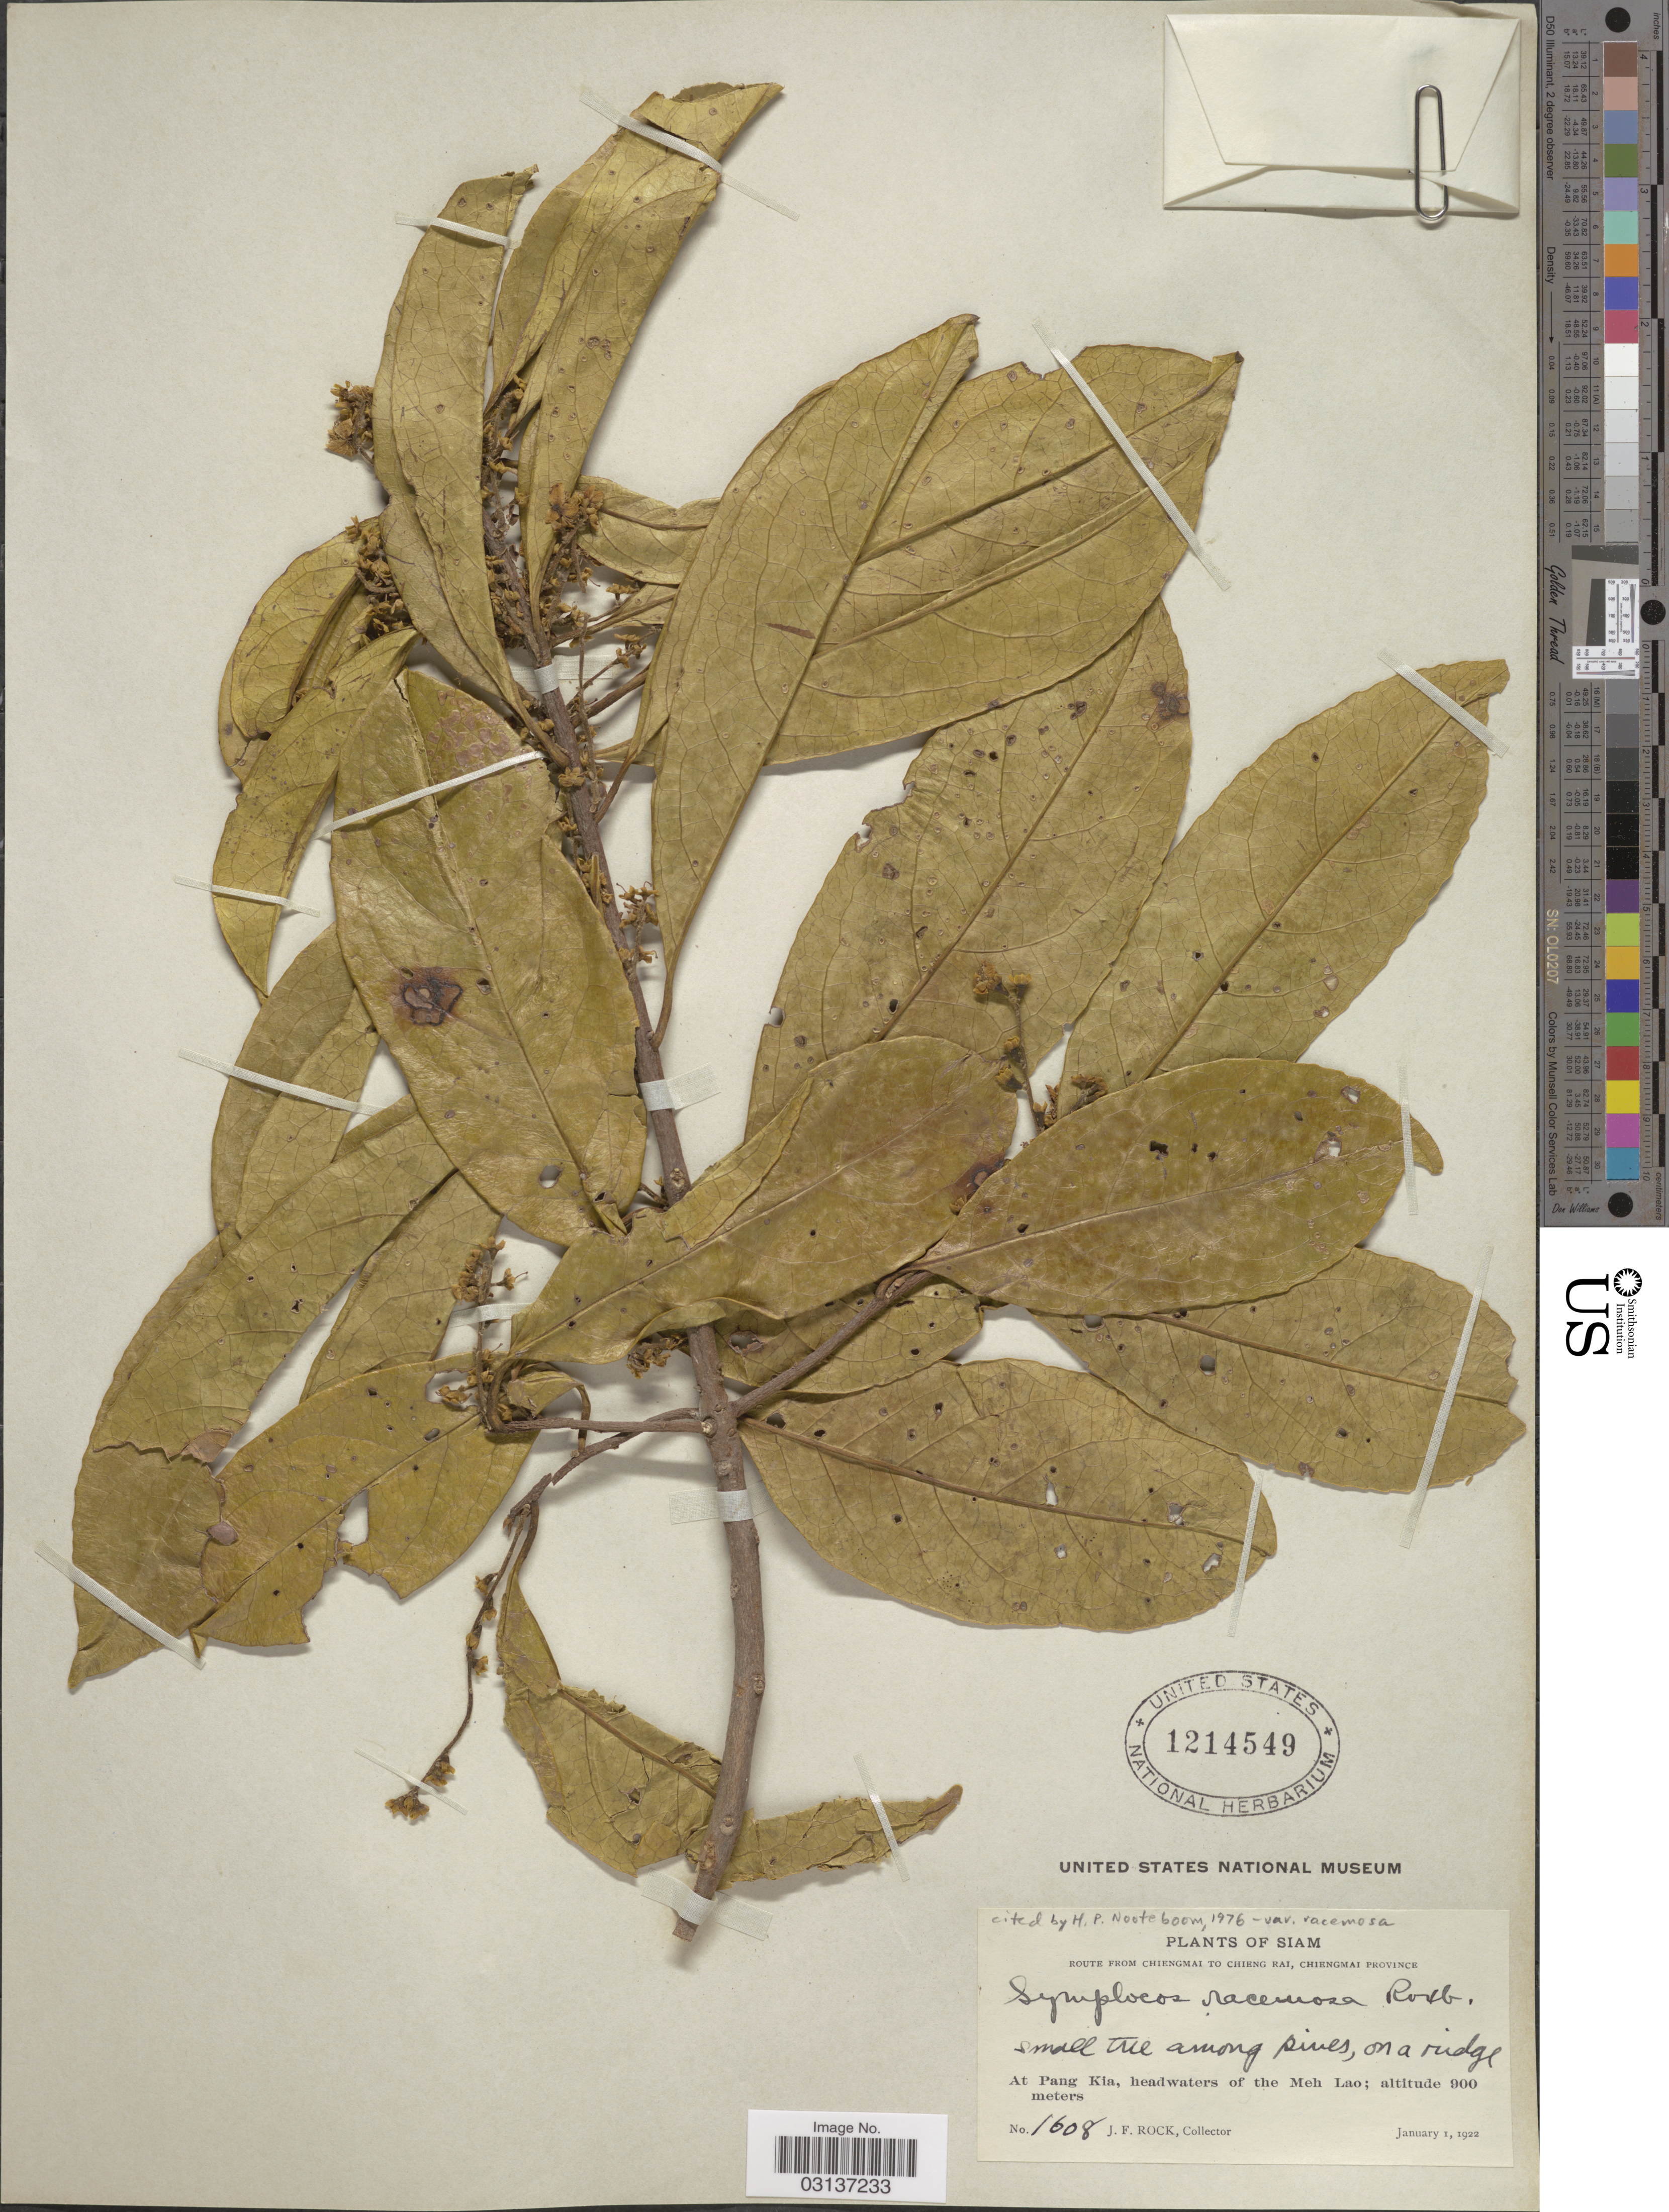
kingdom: Plantae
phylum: Tracheophyta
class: Magnoliopsida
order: Ericales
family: Symplocaceae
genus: Symplocos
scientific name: Symplocos racemosa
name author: Roxb.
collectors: J. Rock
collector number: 1608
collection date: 1922-01-01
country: Thailand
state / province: Chiang Mai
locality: Siam. Route from Chiengmai to Chieng Rai, Chiengmai Province. At Pang Kia, headwaters of the Meh Lao.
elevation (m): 900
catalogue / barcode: US 1214549